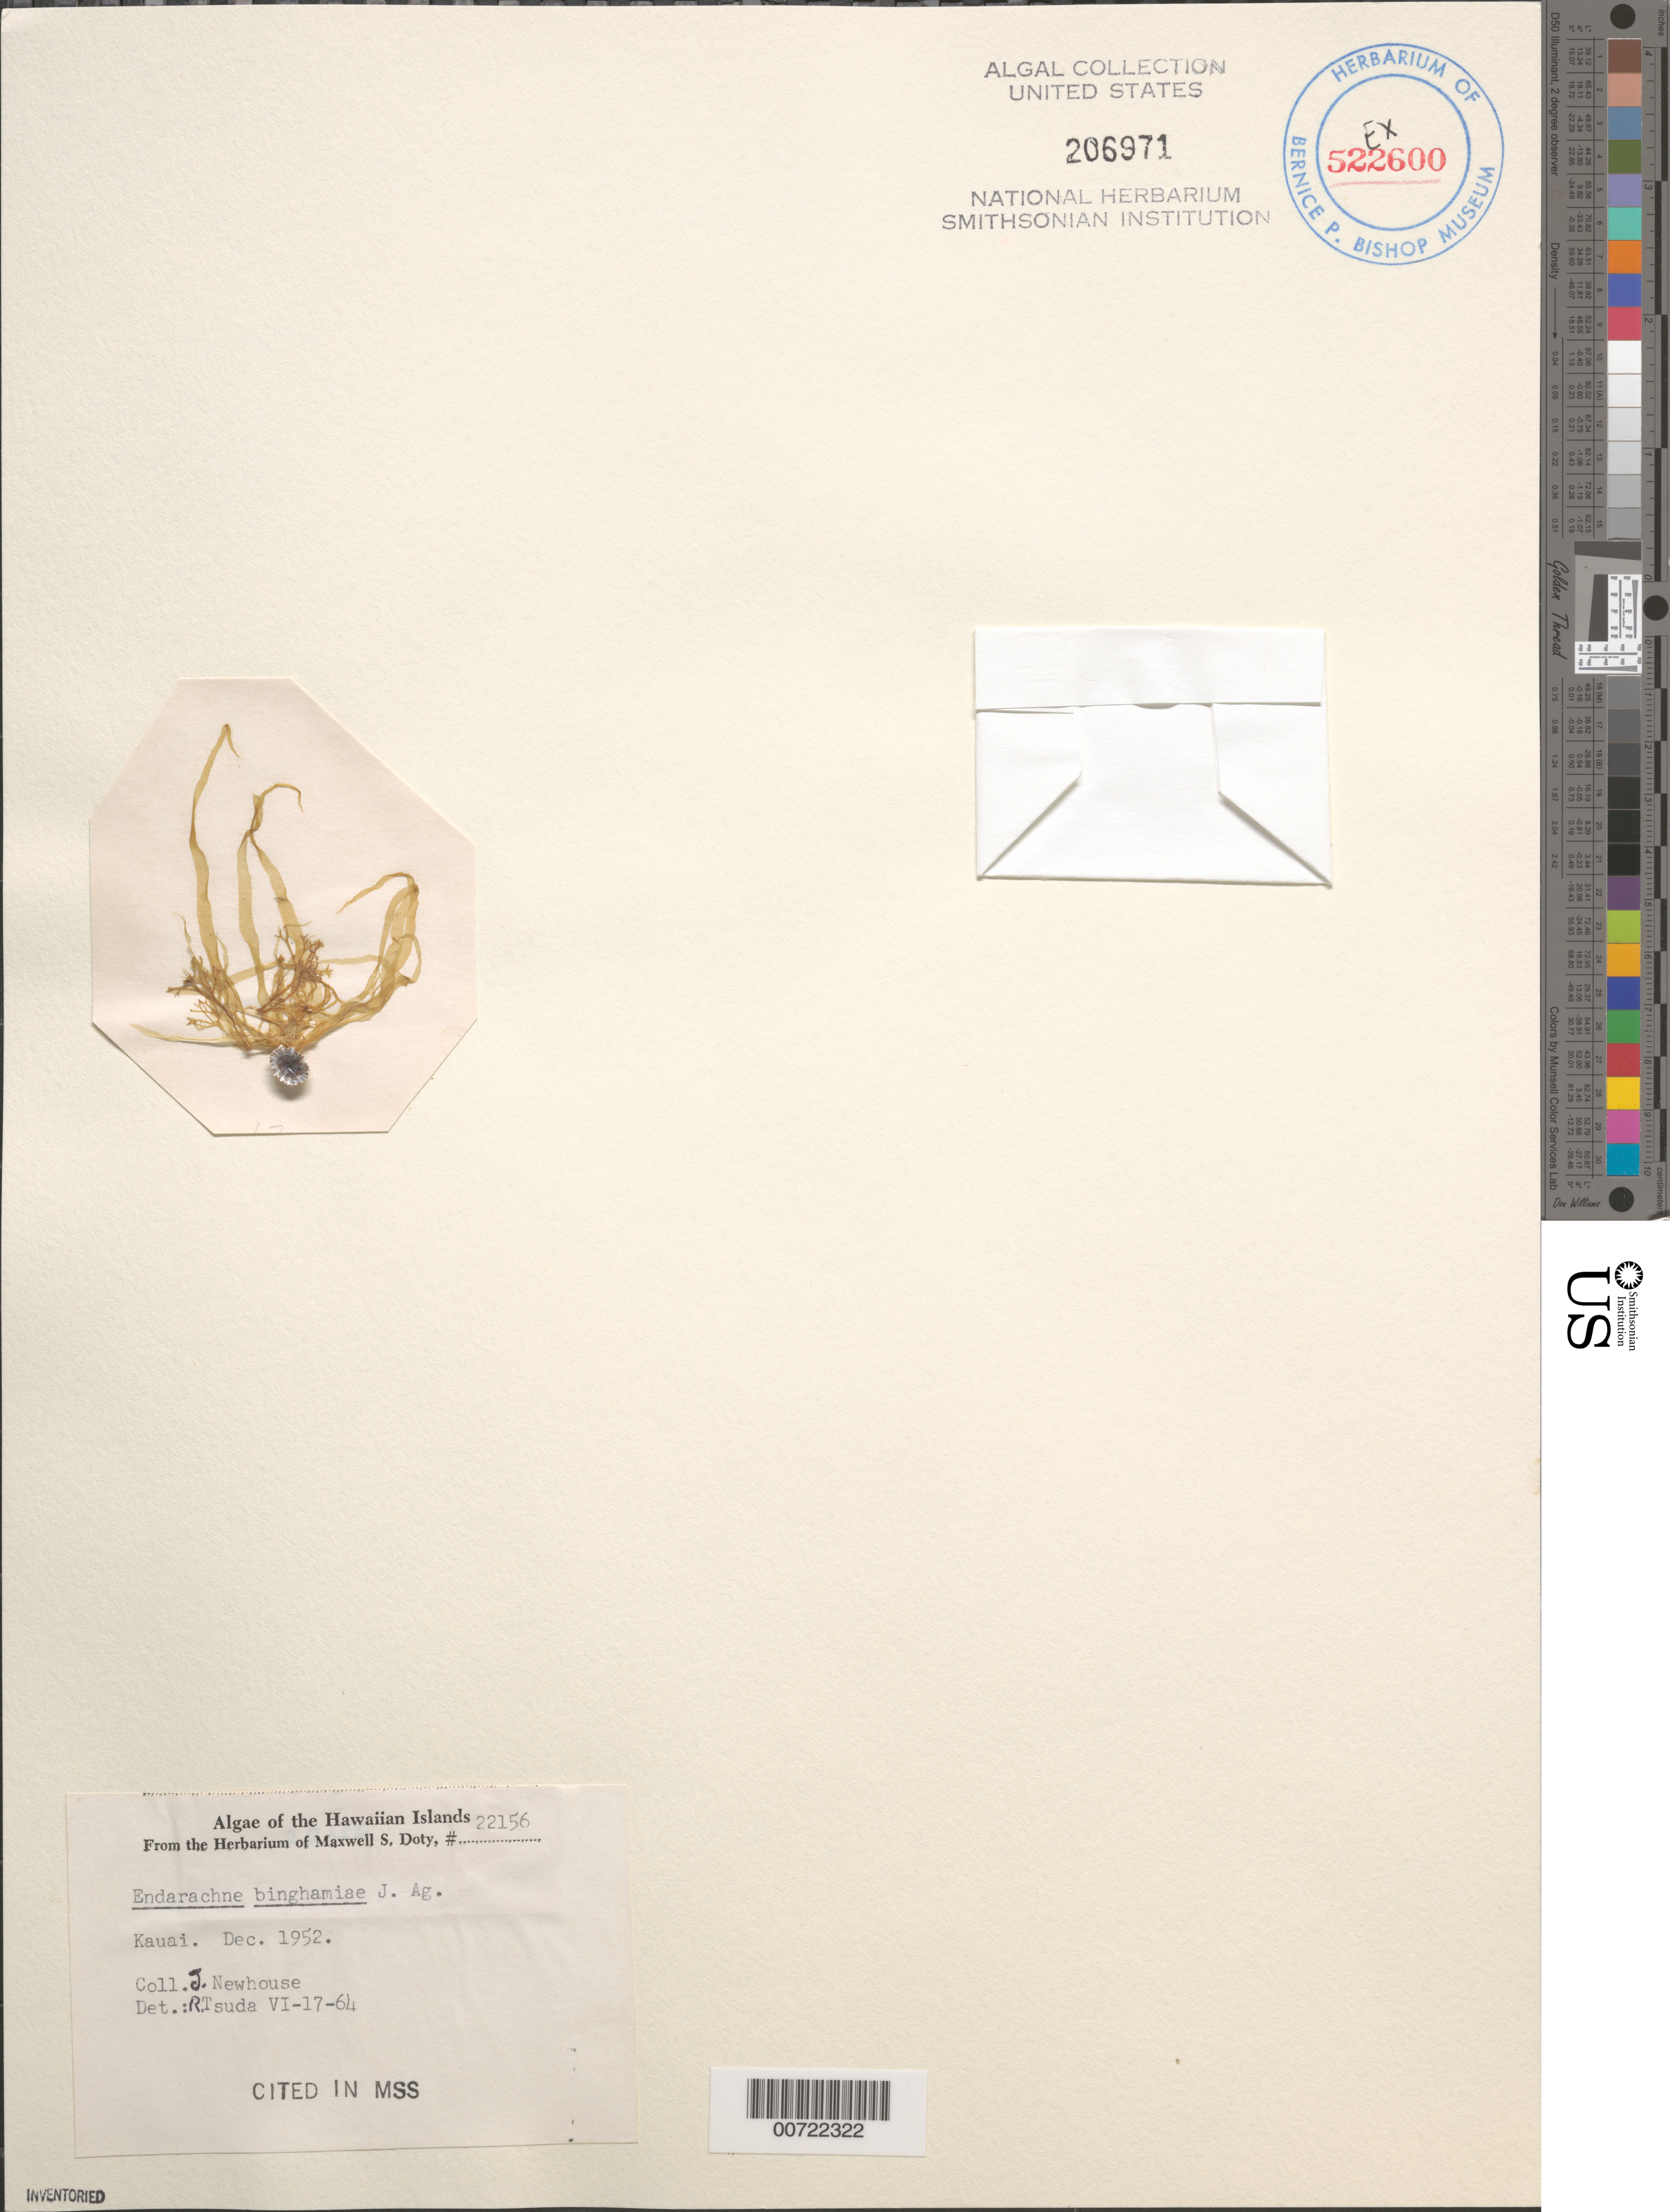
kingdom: Chromista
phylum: Ochrophyta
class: Phaeophyceae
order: Scytosiphonales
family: Scytosiphonaceae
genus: Petalonia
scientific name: Petalonia binghamiae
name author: (J. Agardh) K.L.Vinogr.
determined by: Algae name updating Project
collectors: W. J. Newhouse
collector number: MSD 22156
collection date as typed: Dec 1952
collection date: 1952-12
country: United States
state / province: Hawaii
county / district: Kauai County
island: Kaua'i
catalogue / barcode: US 206971